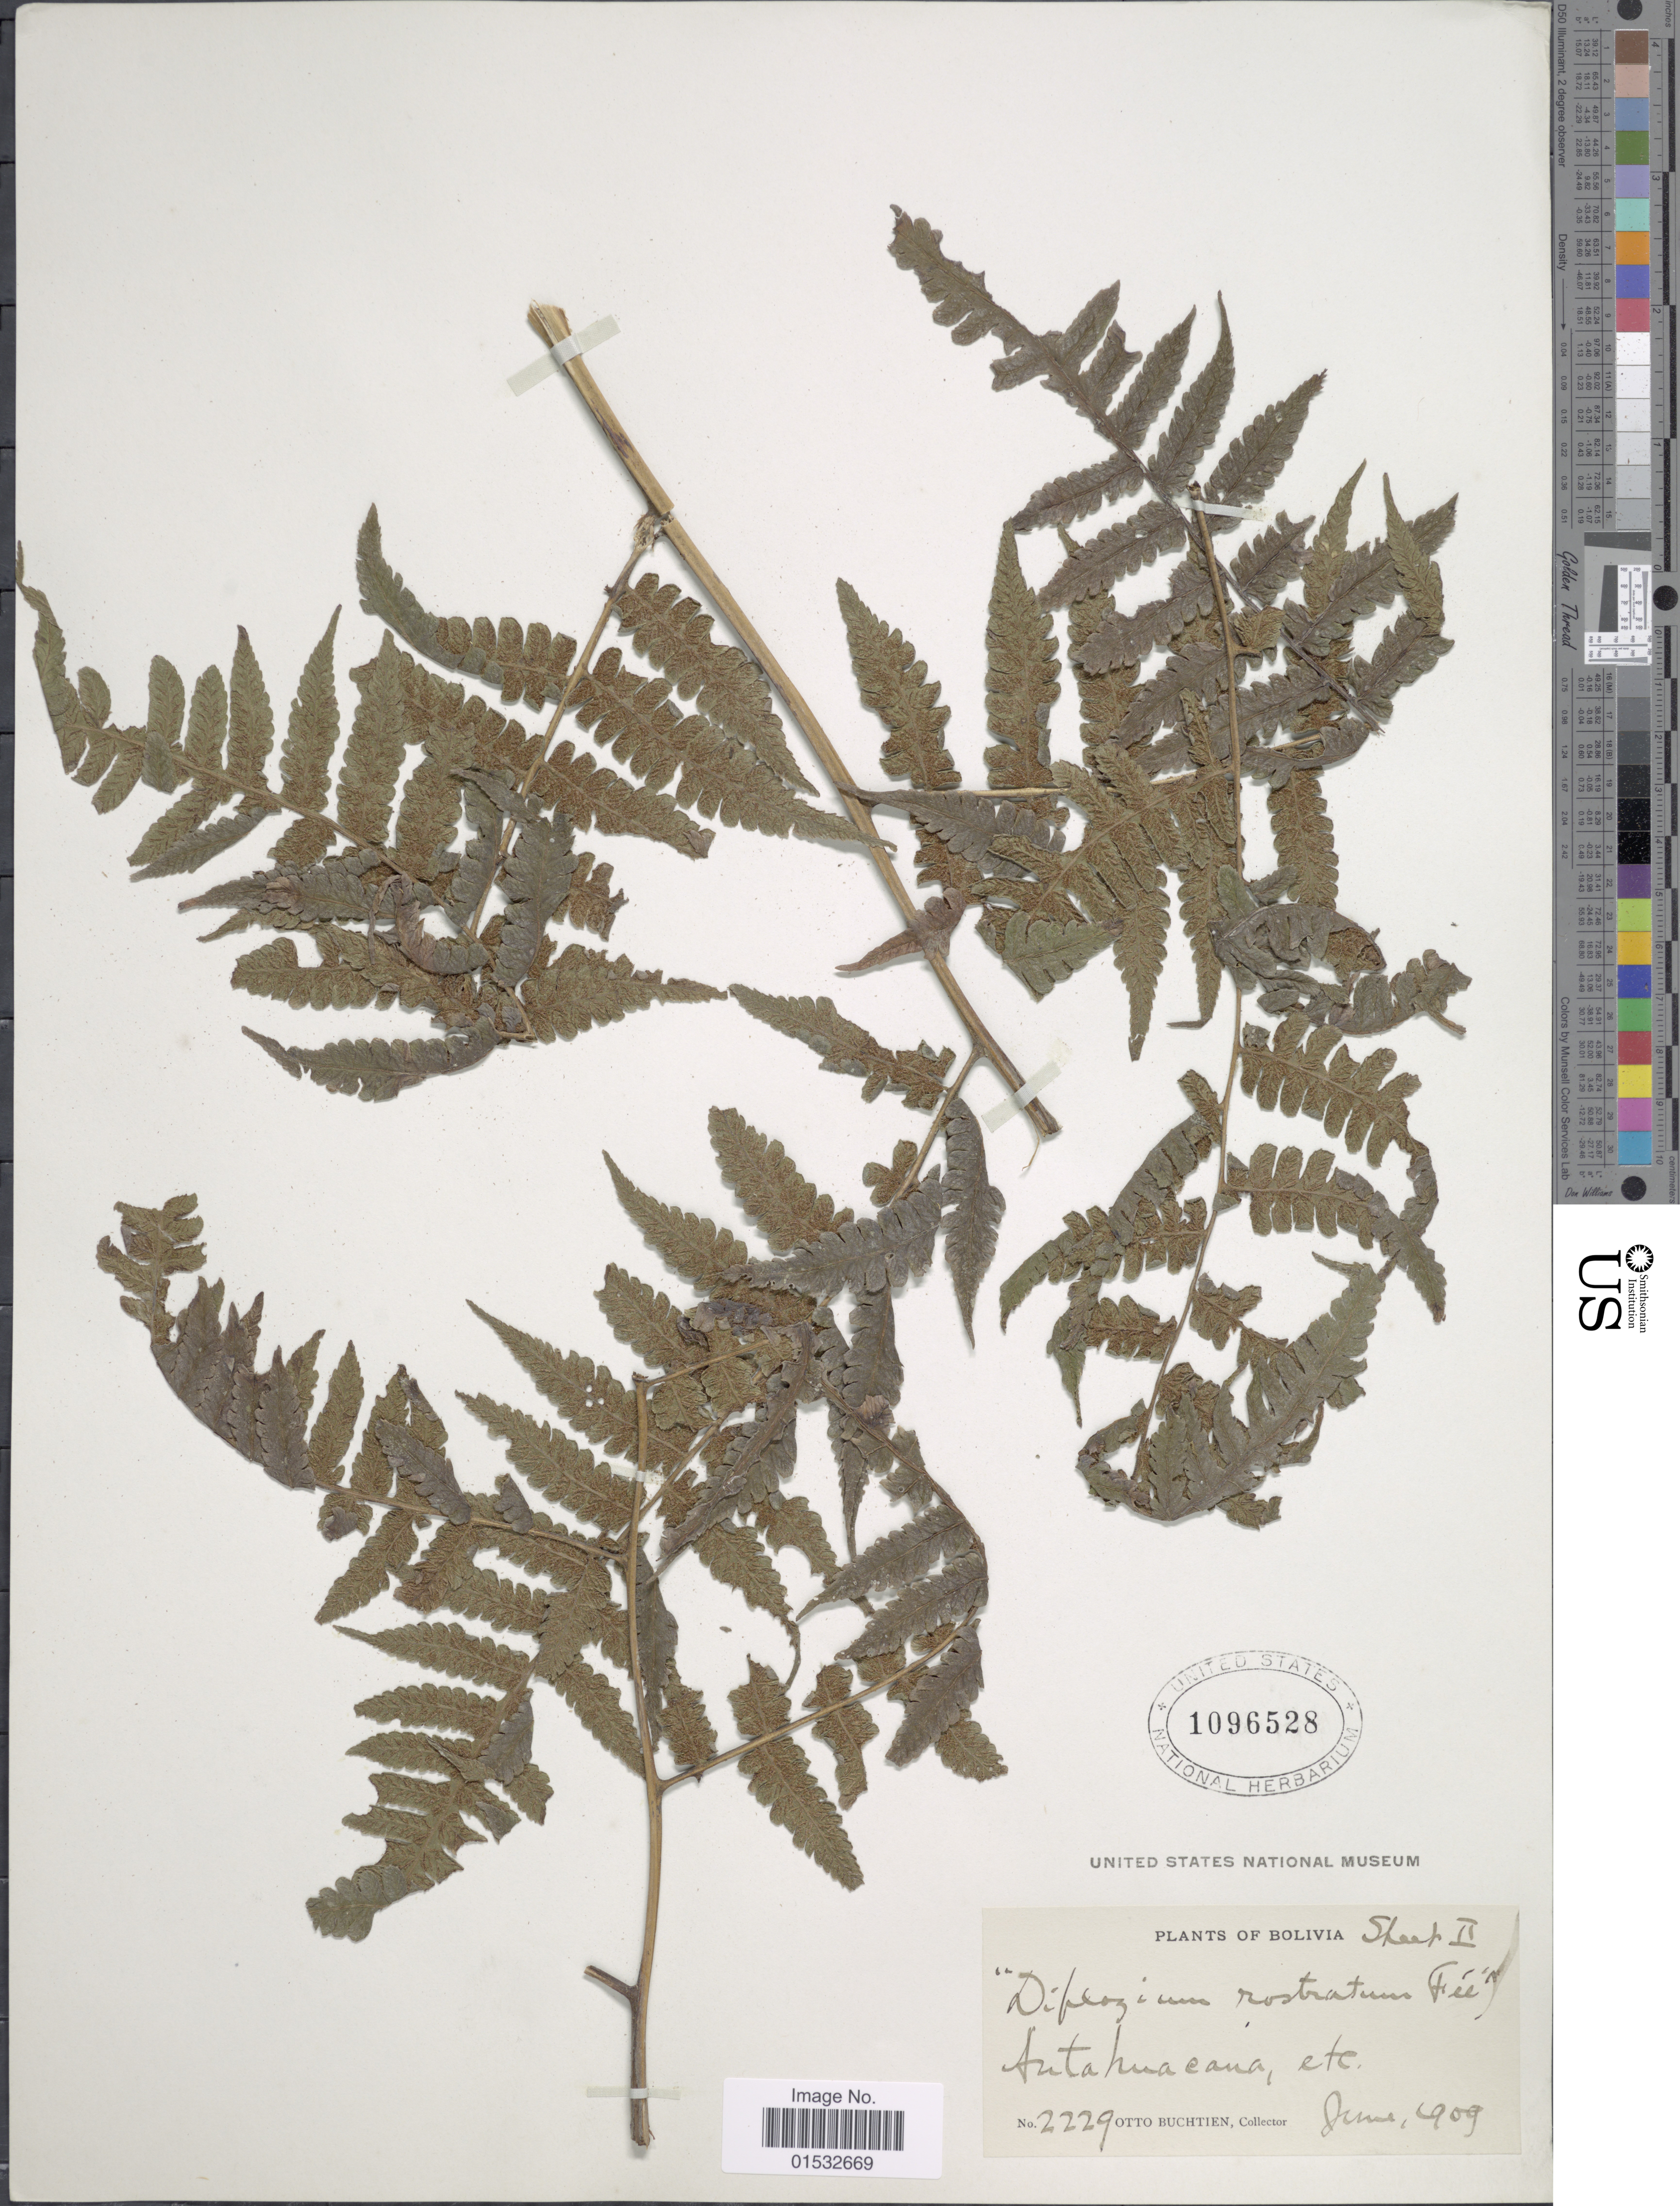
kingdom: Plantae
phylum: Tracheophyta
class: Polypodiopsida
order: Polypodiales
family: Athyriaceae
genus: Diplazium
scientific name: Diplazium bonapartii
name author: Rosenst.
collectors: O. Buchtien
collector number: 2229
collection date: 1909-06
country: Bolivia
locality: Antahuacana, etc.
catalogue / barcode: US 1096528